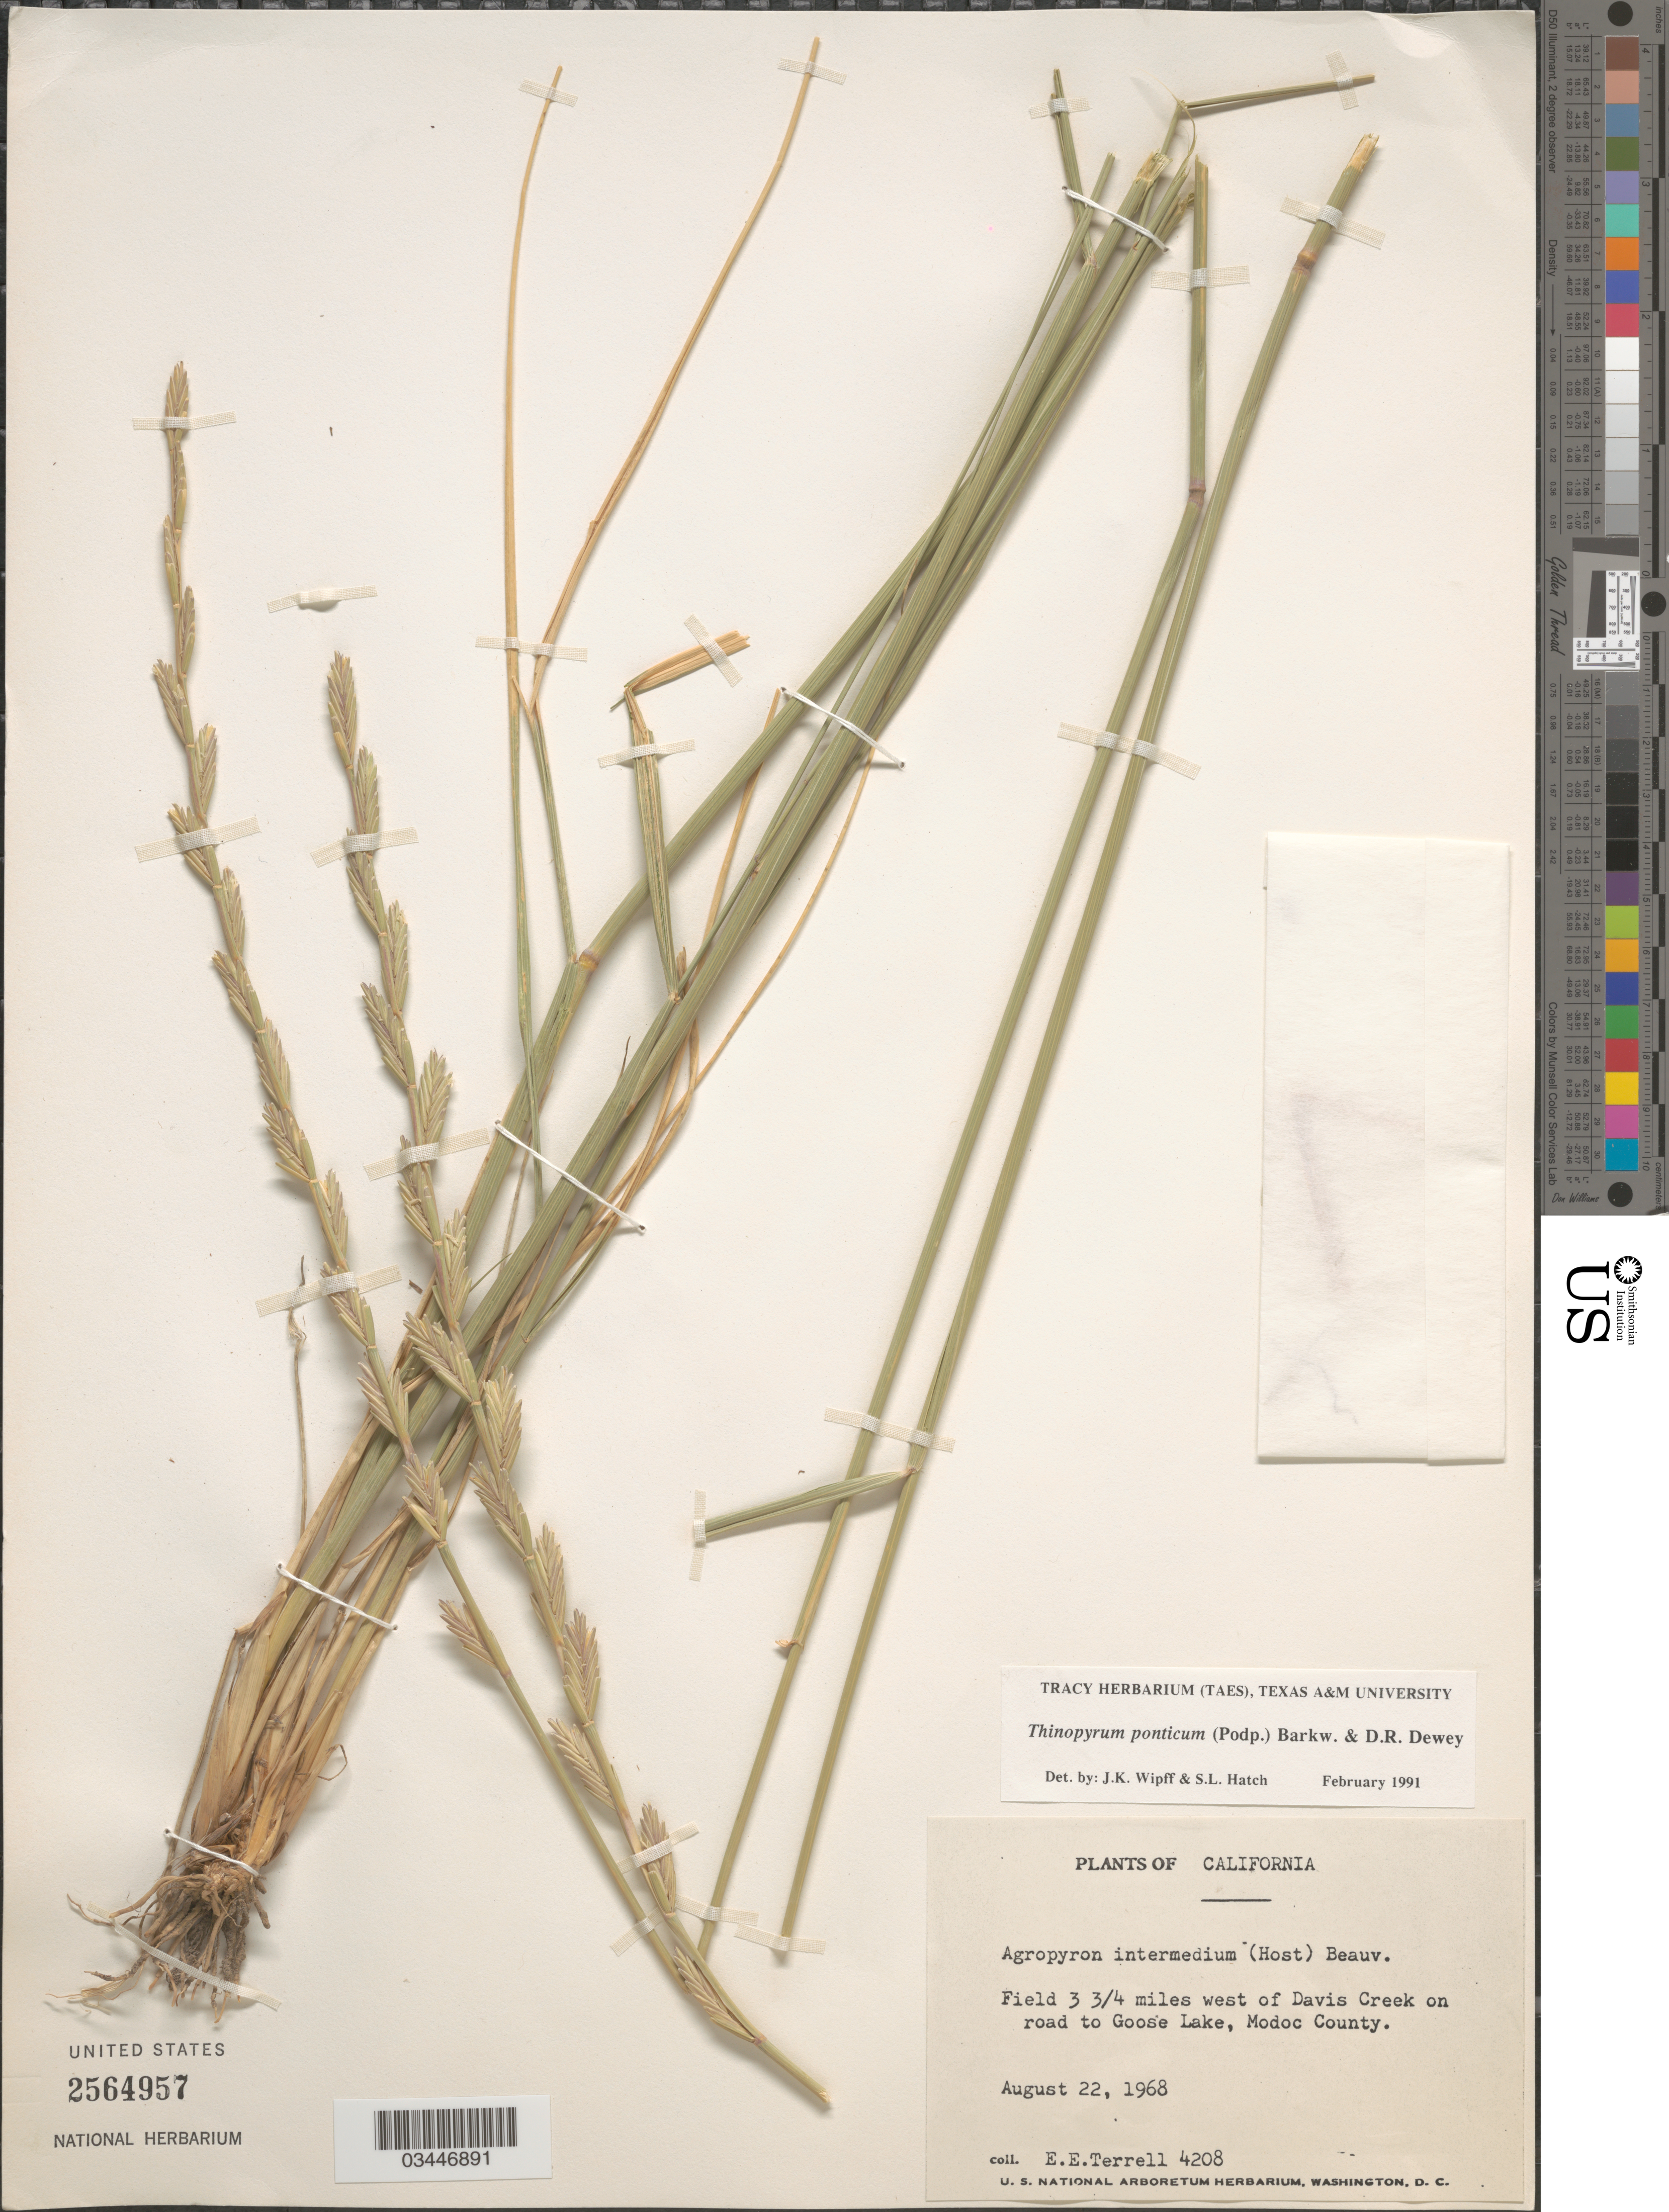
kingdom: Plantae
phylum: Tracheophyta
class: Liliopsida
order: Poales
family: Poaceae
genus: Thinopyrum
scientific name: Thinopyrum ponticum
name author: (Podp.) Barkworth & Dewey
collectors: E. E. Terrell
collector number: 4208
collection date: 1968-08-22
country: United States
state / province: California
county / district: Modoc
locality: Field 3 3/4 miles west of Davis Creek on road to Goose Lake, Modoc County.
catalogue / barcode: US 2564957